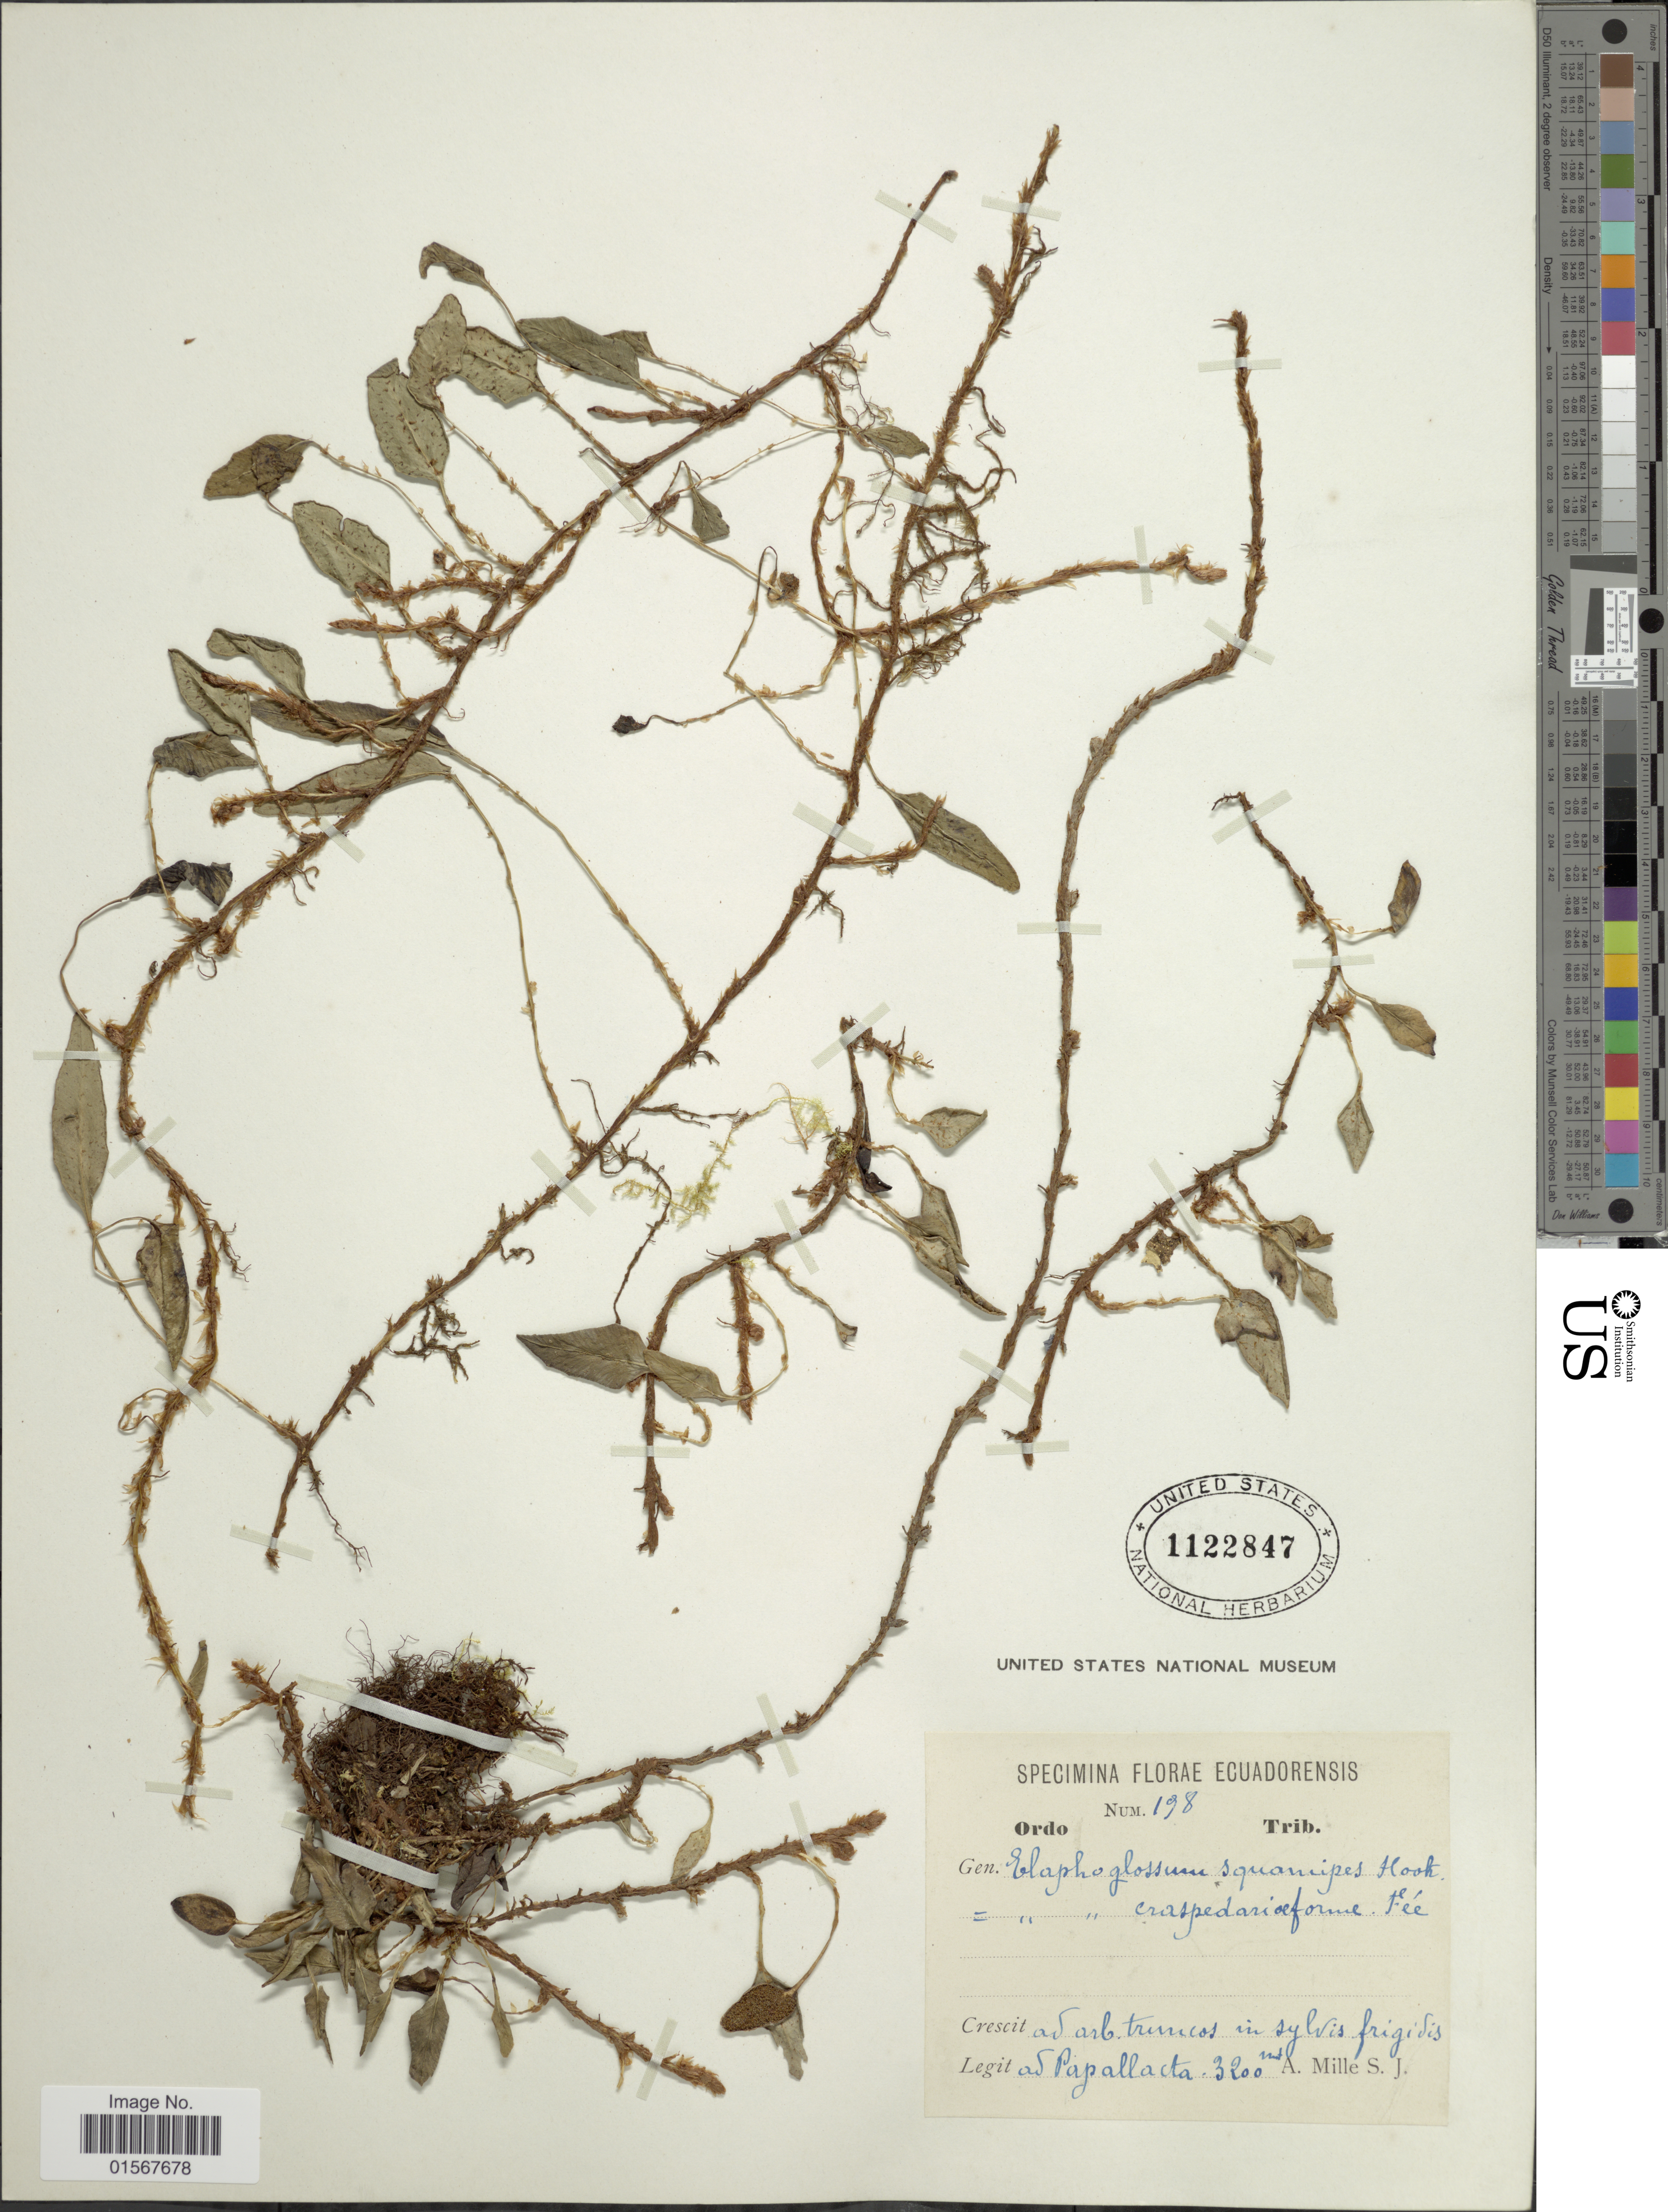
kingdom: Plantae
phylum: Tracheophyta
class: Polypodiopsida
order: Polypodiales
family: Dryopteridaceae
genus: Elaphoglossum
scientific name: Elaphoglossum squamipes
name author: (Hook.) T. Moore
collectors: S. J. A. Mille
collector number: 198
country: Ecuador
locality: Ecuadorensis, as arb., trimicus in sylvis frigidis ad Papallacta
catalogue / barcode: US 1122847